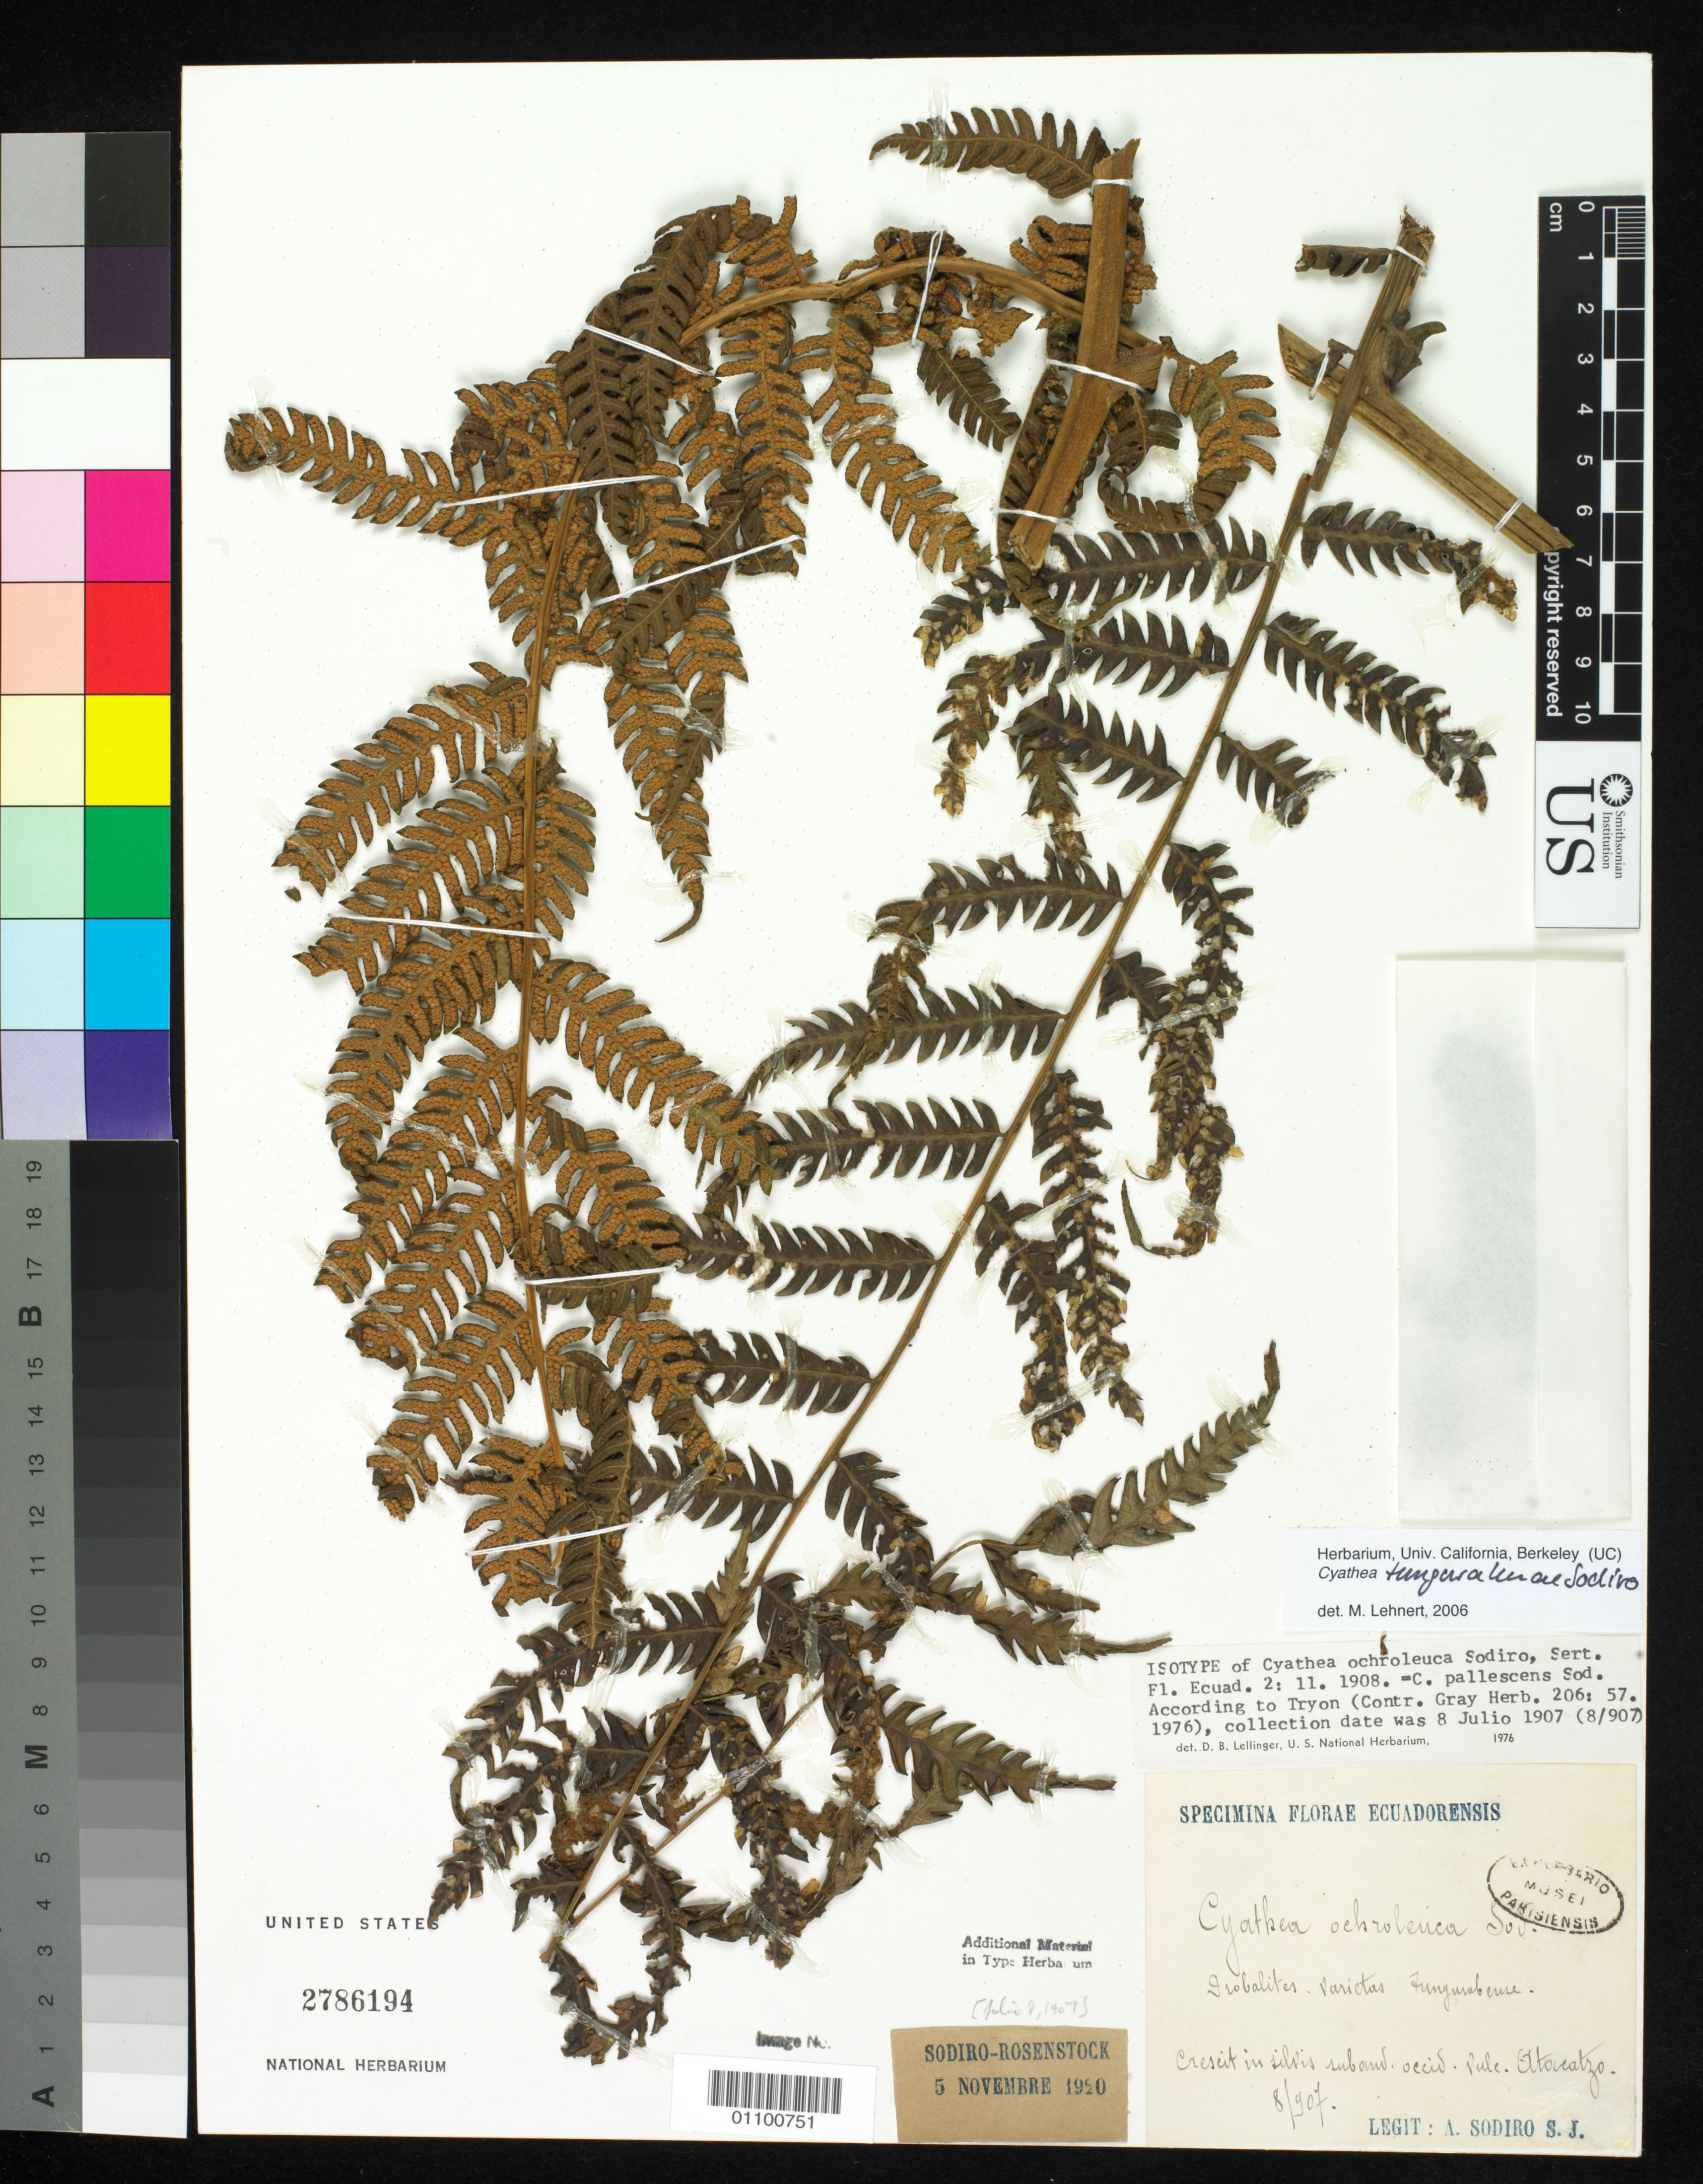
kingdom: Plantae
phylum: Tracheophyta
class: Polypodiopsida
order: Cyatheales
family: Cyatheaceae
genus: Cyathea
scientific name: Cyathea ochroleuca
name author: Sodiro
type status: Isotype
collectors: L. Sodiro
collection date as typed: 08 Jul 1907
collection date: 1907-07-08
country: Ecuador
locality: Crescit in silvis suband.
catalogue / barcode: US 2786194